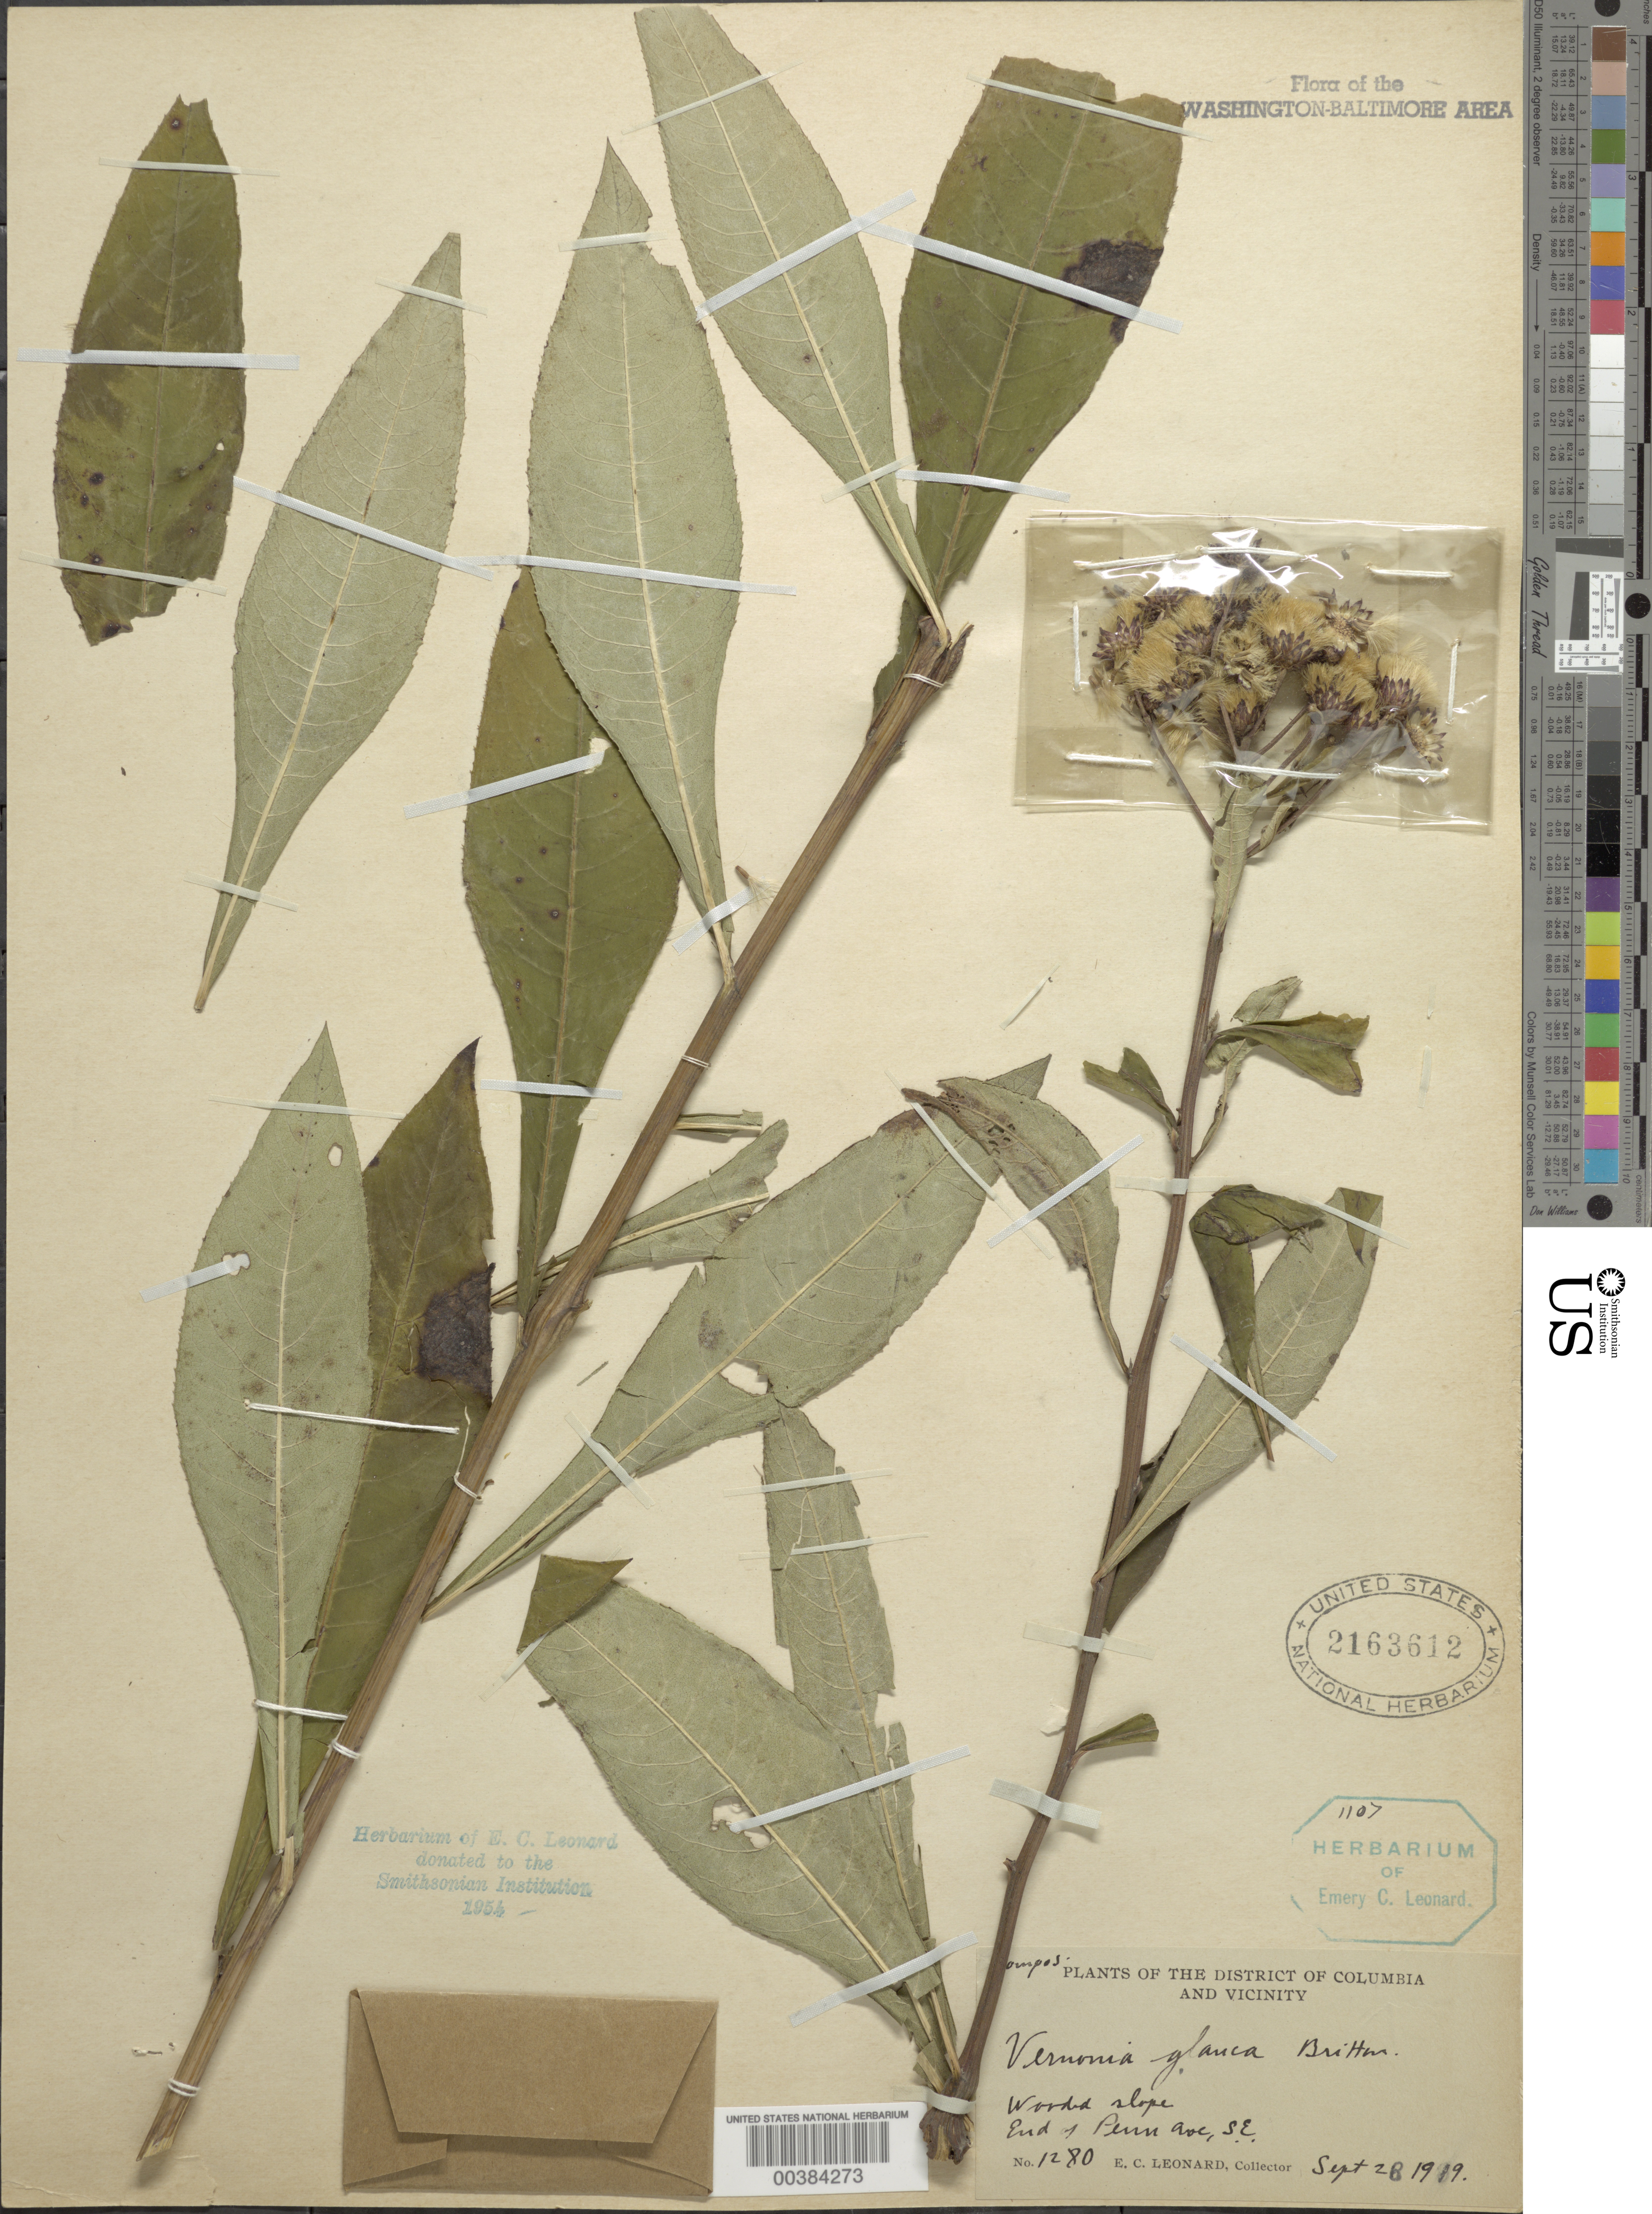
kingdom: Plantae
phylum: Tracheophyta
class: Magnoliopsida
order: Asterales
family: Asteraceae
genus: Vernonia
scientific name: Vernonia glauca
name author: (L.) Willd.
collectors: E. C. Leonard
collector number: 1280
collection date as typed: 28 Sep 1919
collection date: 1919-09-28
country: United States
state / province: District of Columbia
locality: End of Pennsylvania Ave, SE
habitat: Wooded slope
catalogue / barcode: US 2163612